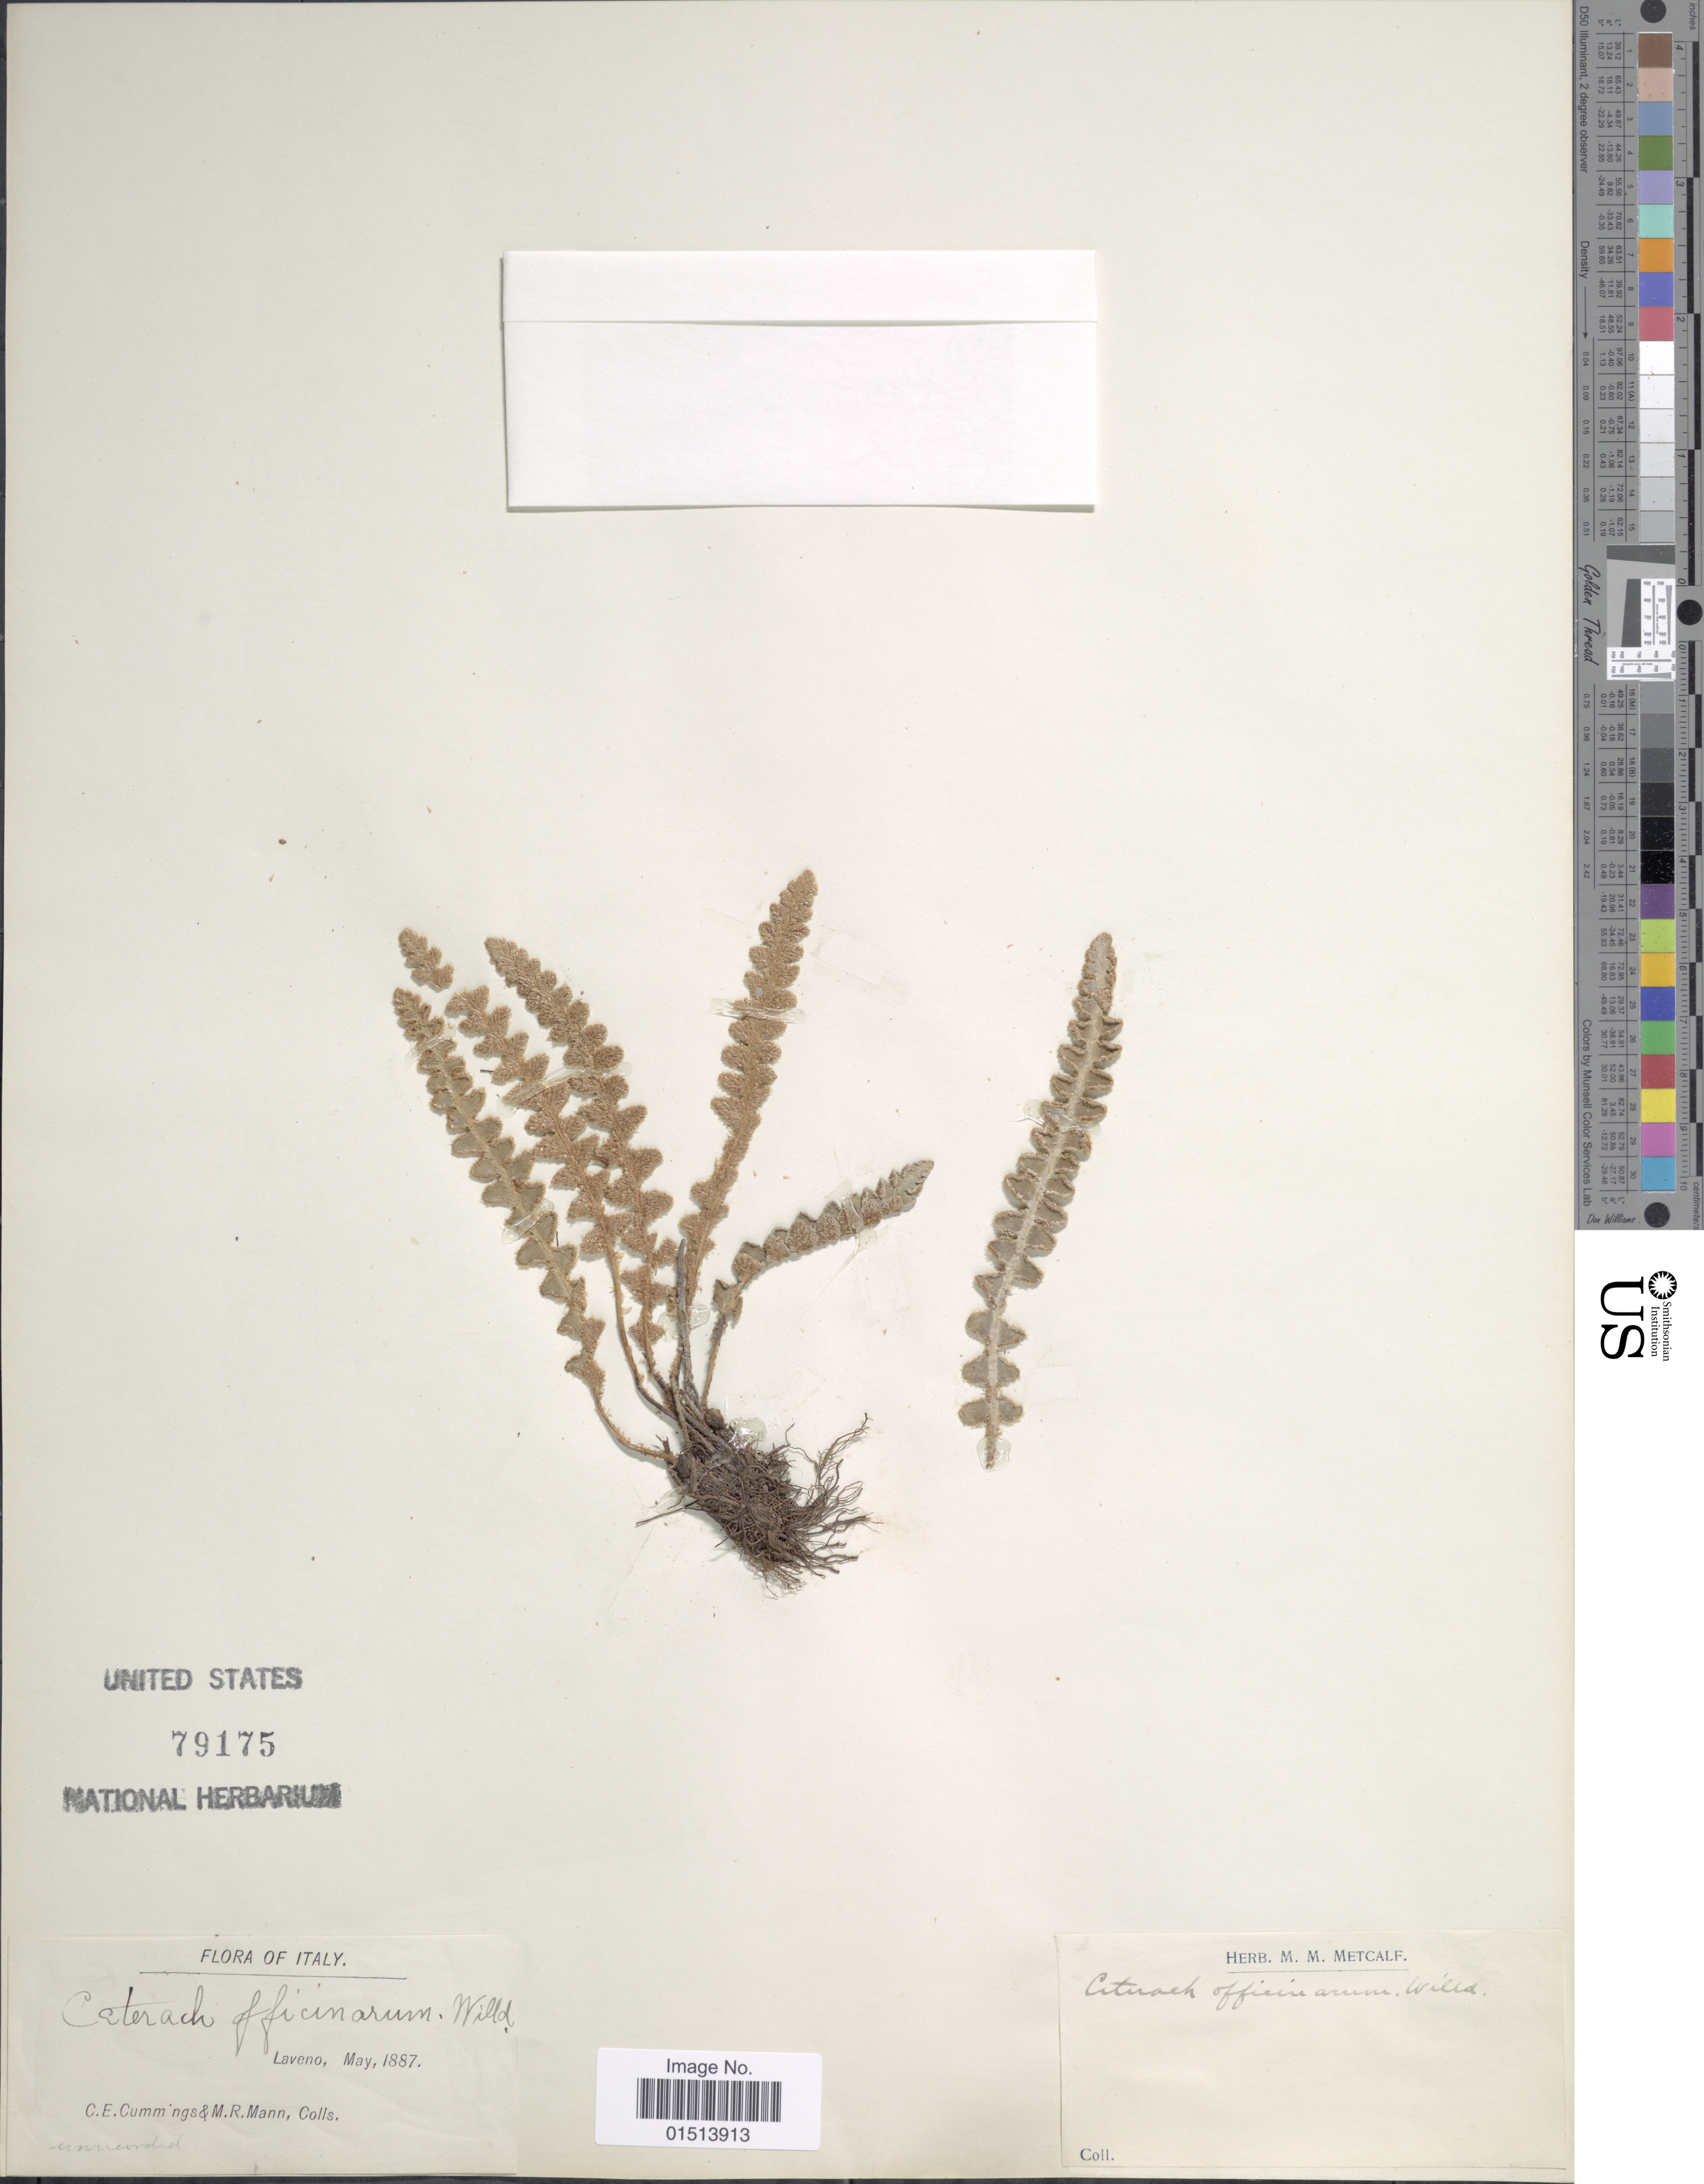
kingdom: Plantae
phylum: Tracheophyta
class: Polypodiopsida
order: Polypodiales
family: Aspleniaceae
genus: Asplenium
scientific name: Asplenium officinarum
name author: DC.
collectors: C. Cummings & M. Mann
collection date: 1887-05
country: Italy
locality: Italy, Laveno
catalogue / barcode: US 79175